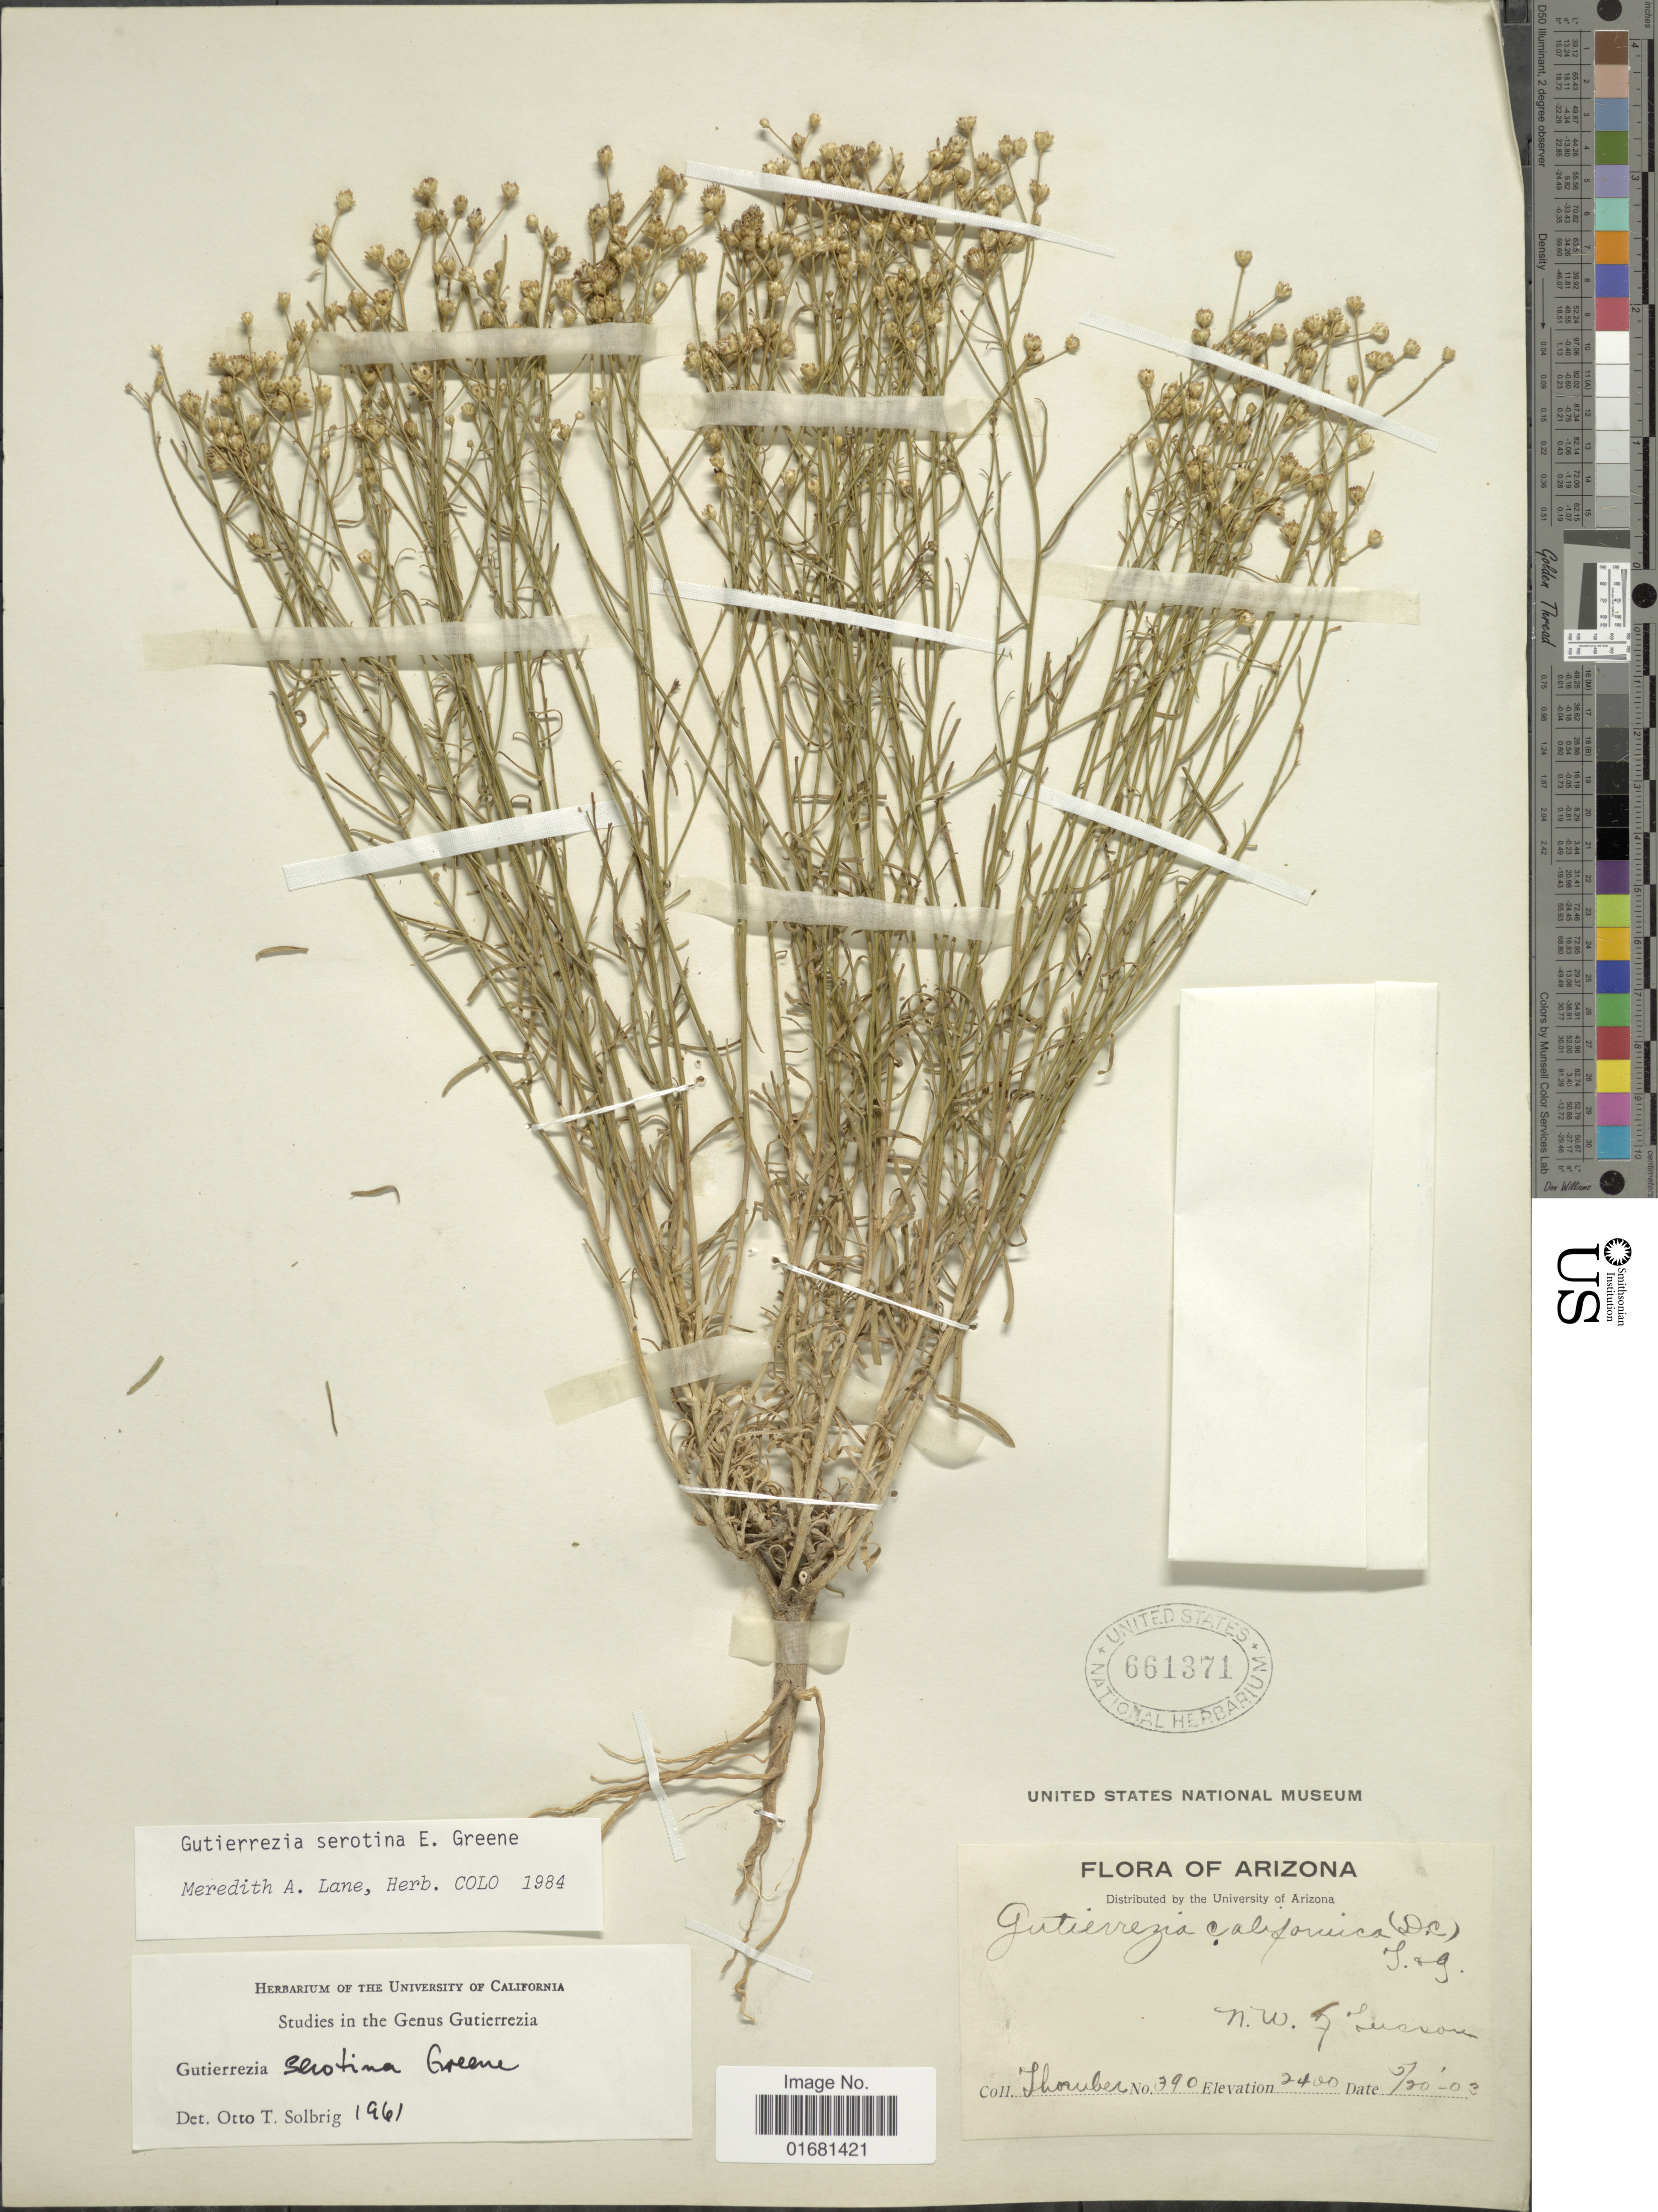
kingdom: Plantae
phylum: Tracheophyta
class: Magnoliopsida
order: Asterales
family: Asteraceae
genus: Gutierrezia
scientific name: Gutierrezia serotina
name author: Greene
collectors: J. Thornber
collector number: .390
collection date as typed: Transcribed d/m/y: 20/5/3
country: United States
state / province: Arizona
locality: Arizona. N.W. of Tucson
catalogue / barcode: US 661371